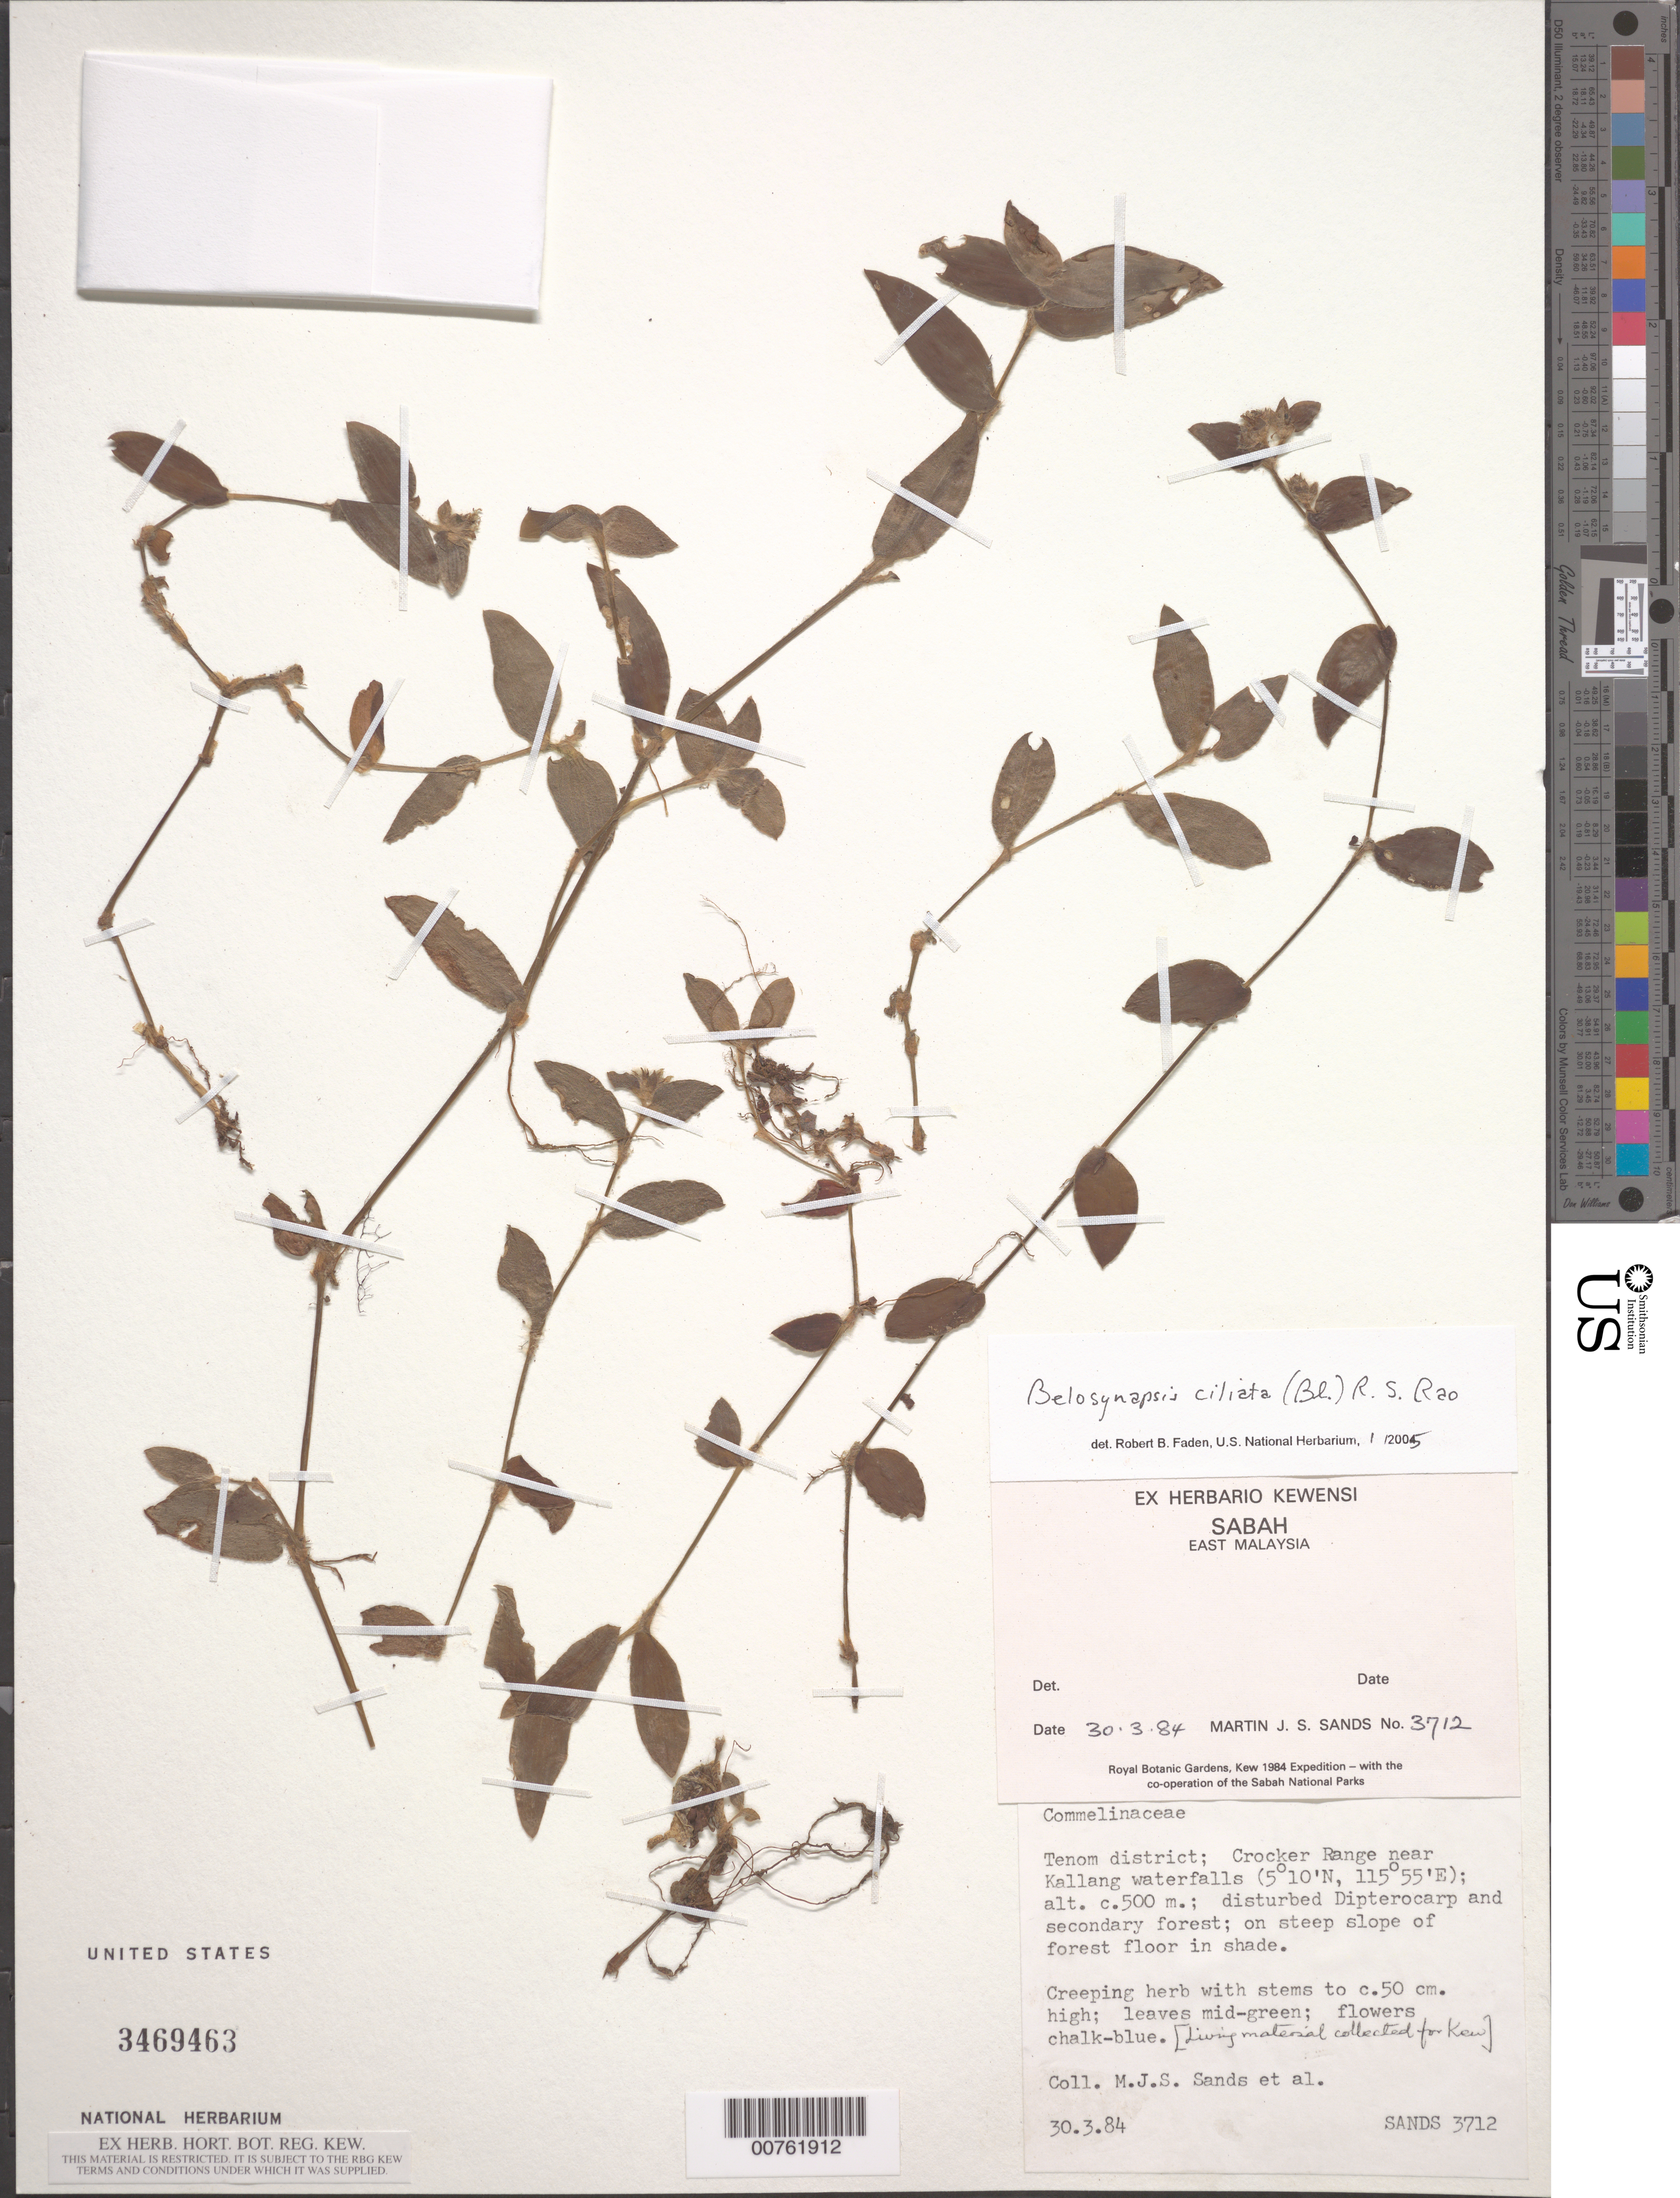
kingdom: Plantae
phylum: Tracheophyta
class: Liliopsida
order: Commelinales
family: Commelinaceae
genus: Belosynapsis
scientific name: Belosynapsis ciliata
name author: (Blume) R.S. Rao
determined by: Faden, Robert B., (US), Smithsonian Institution - National Museum of Natural History (UNITED STATES)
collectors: M. Sands et al.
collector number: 3712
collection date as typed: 30 Mar 1984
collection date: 1984-03-30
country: Malaysia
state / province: Sabah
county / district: Tenom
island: Borneo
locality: Crocker Range near Kallang waterfalls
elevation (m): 500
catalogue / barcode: US 3469463